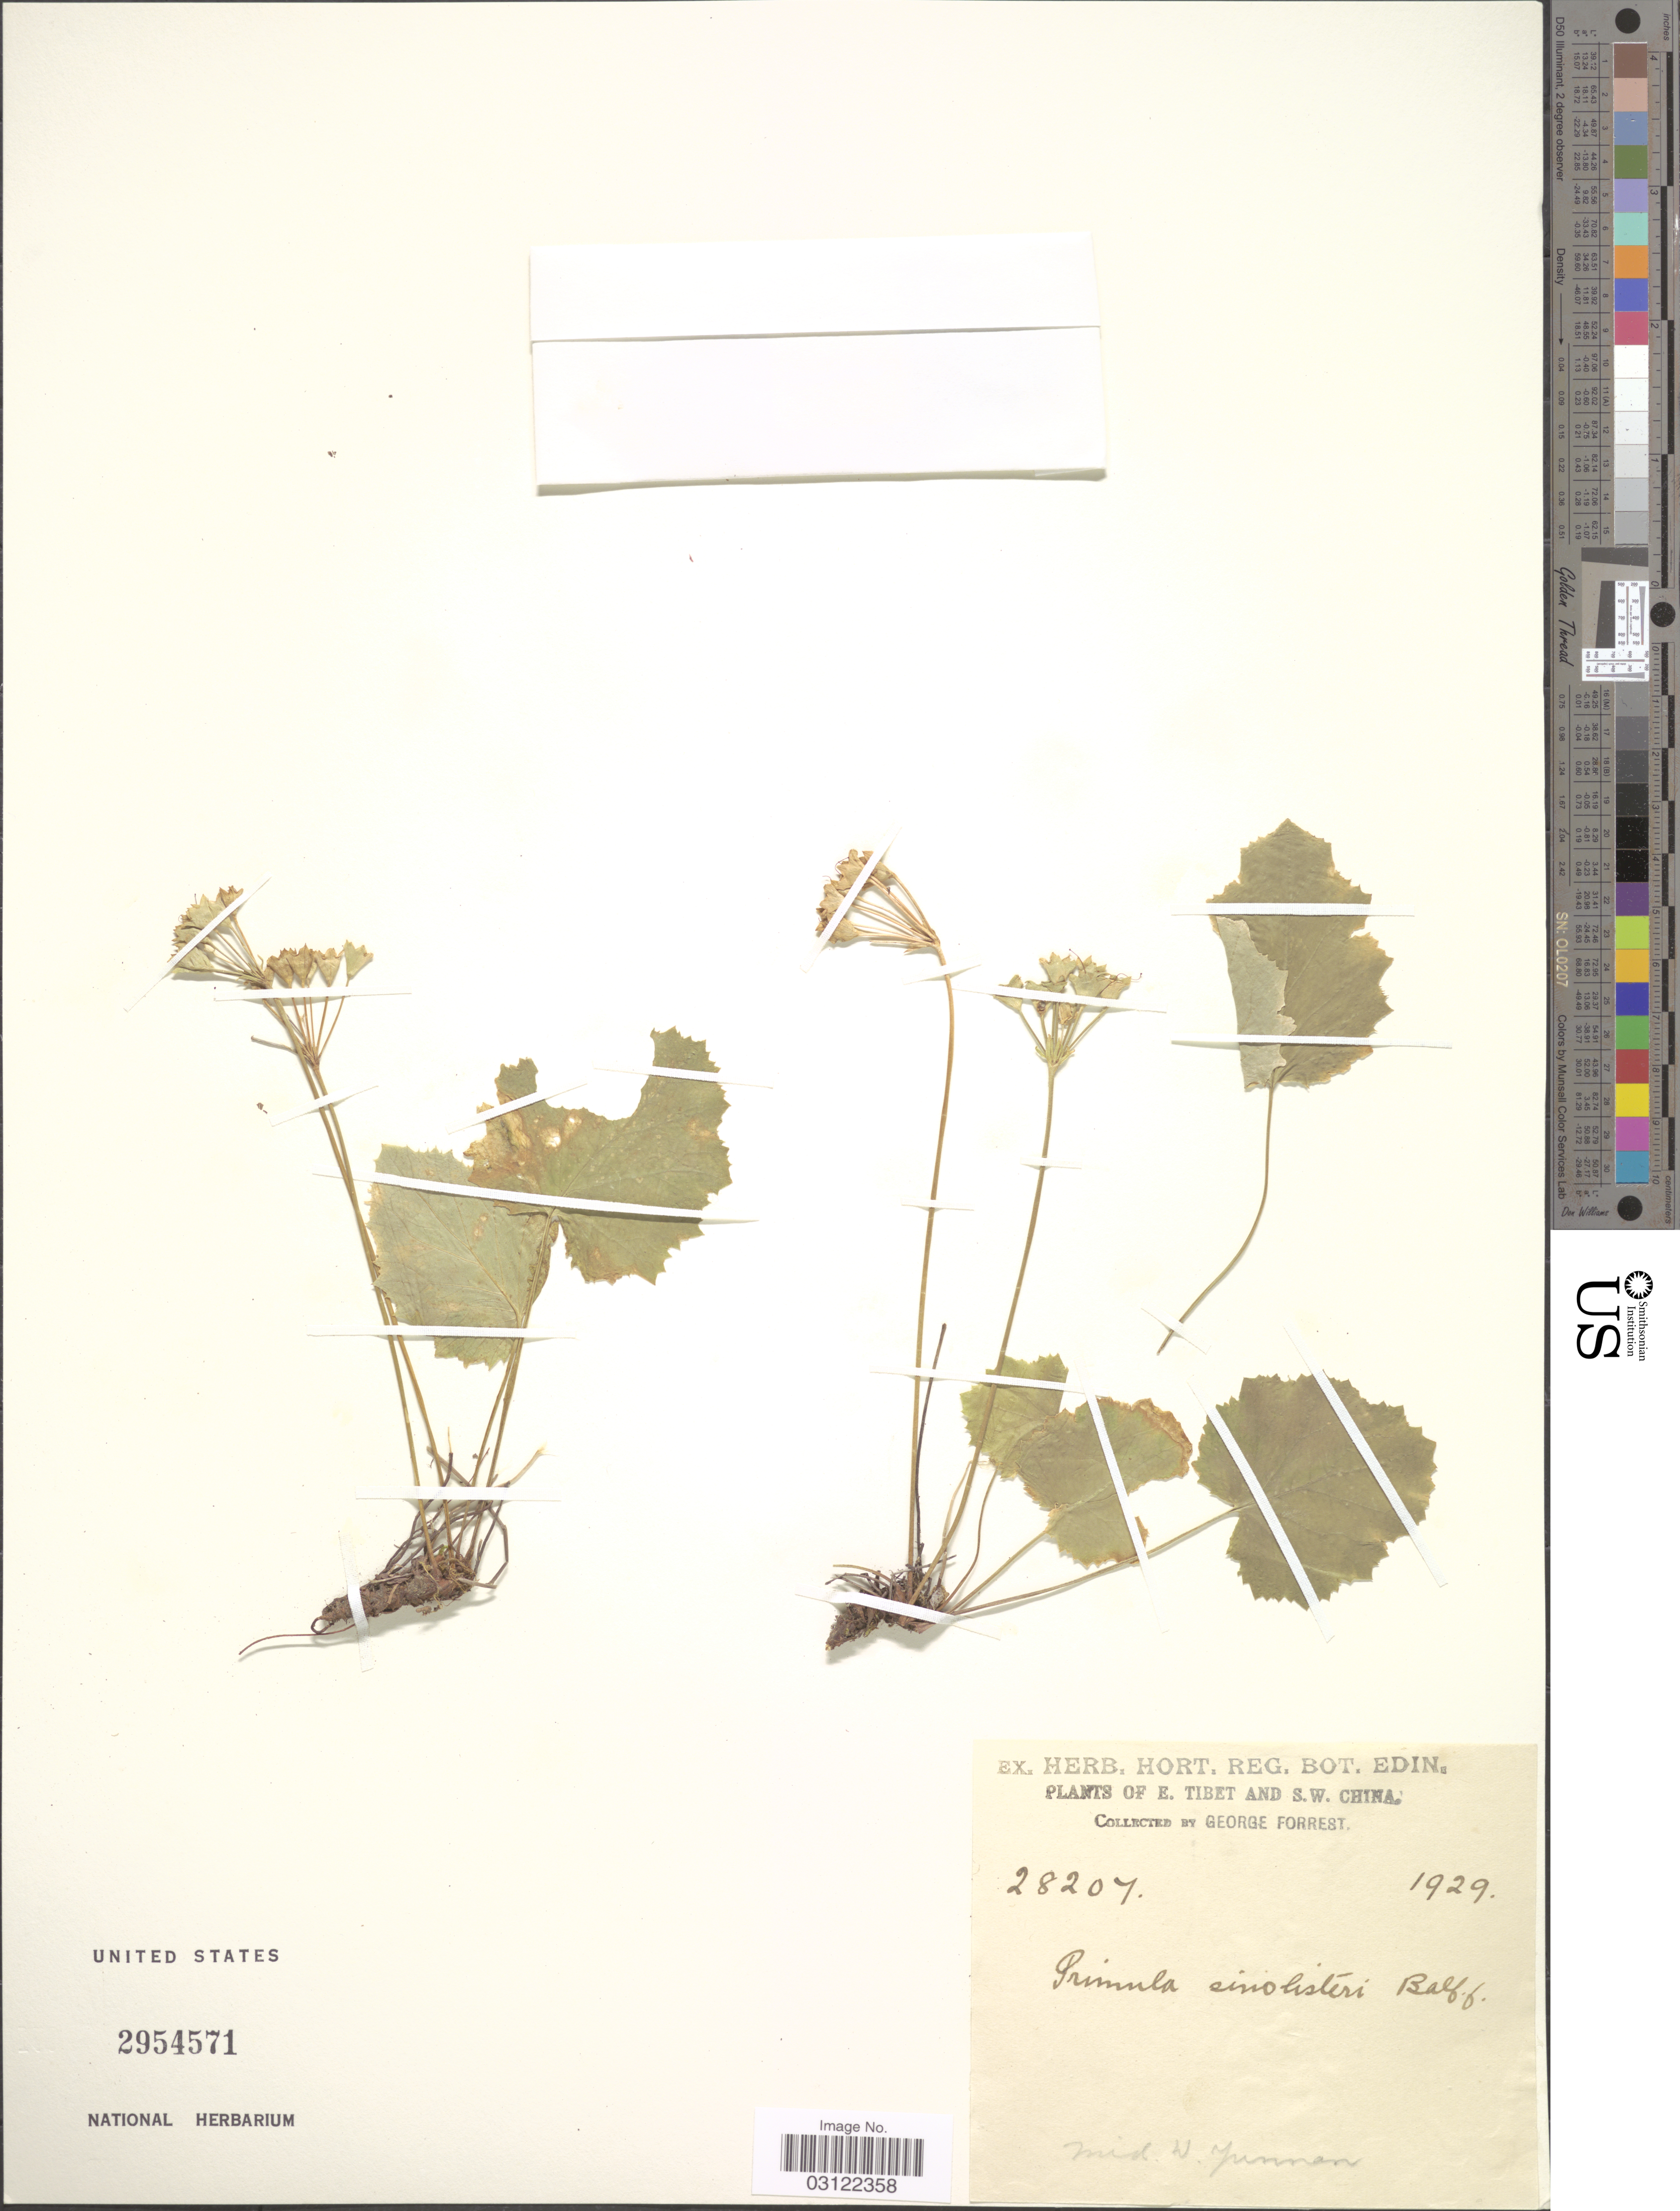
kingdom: Plantae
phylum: Tracheophyta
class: Magnoliopsida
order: Ericales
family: Primulaceae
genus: Primula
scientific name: Primula sinolisteri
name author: Balf. f.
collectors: G. Forrest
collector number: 28207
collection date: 1929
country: China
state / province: Yunnan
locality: E. Tibet and S. W. China. Mid. W. Yunnan.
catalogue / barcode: US 2954571